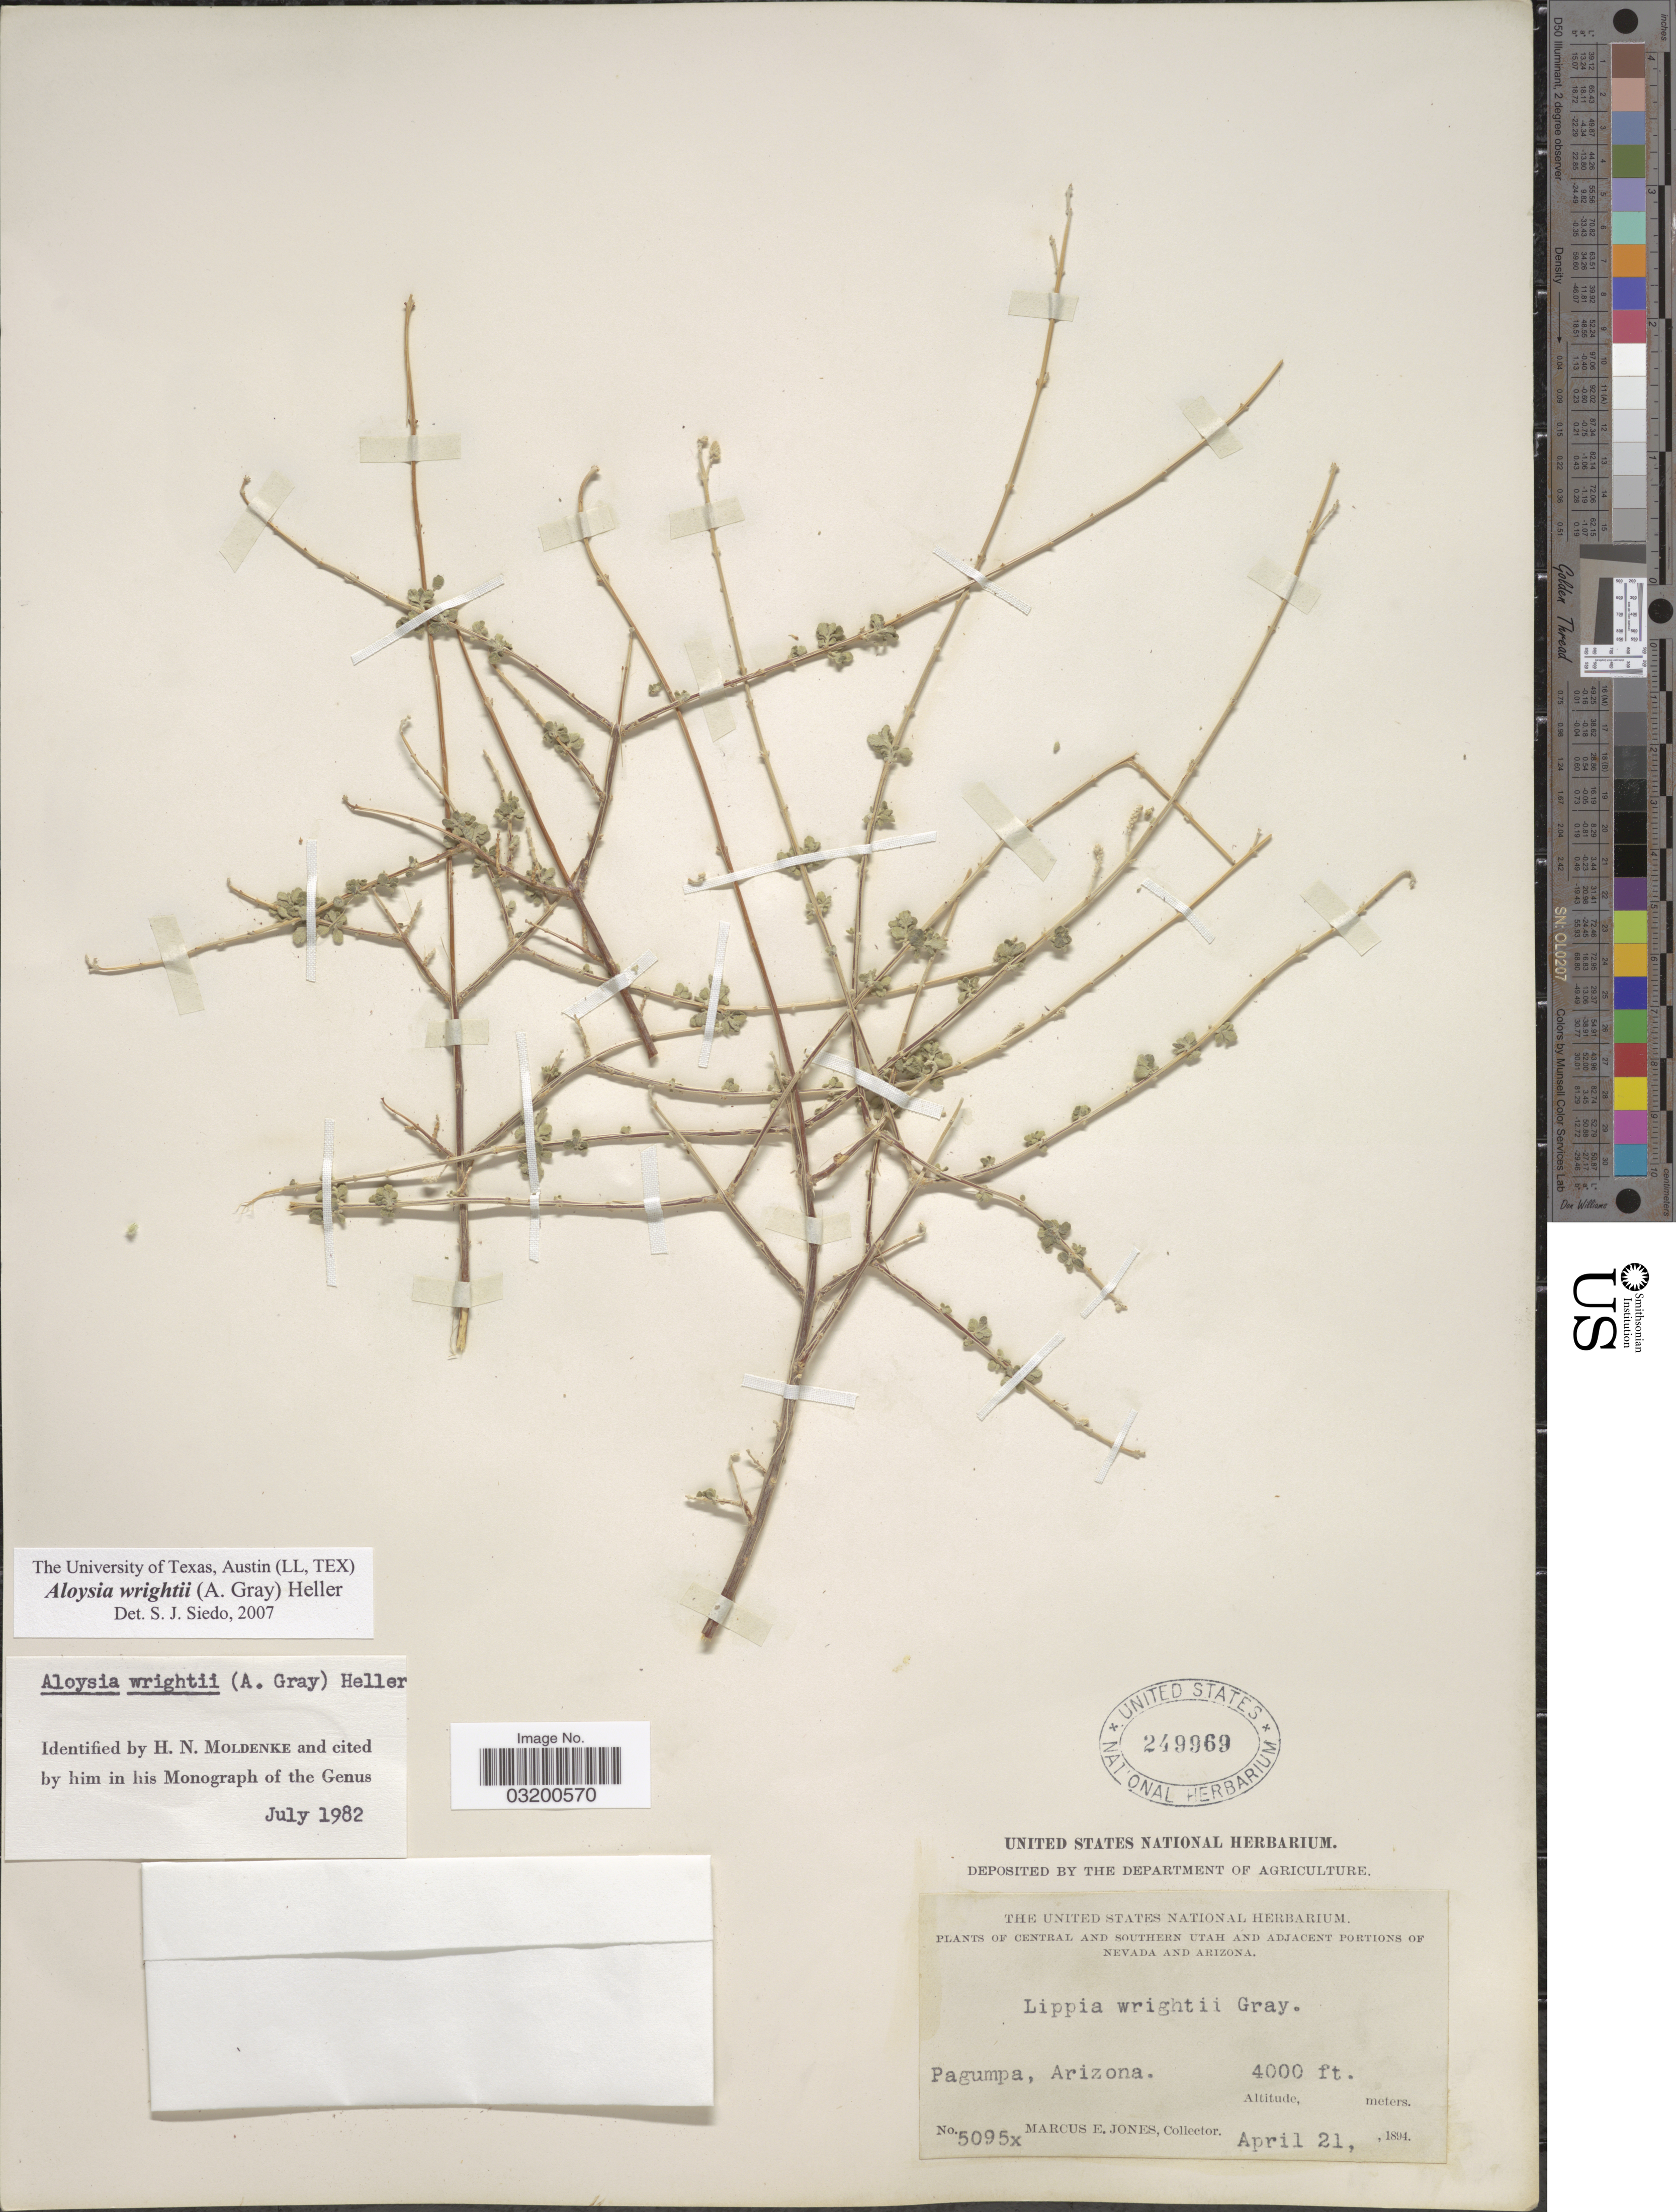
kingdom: Plantae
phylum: Tracheophyta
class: Magnoliopsida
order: Lamiales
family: Verbenaceae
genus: Aloysia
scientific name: Aloysia wrightii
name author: A. Heller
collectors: M. E. Jones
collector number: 5095x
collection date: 1894-04-21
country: United States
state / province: Arizona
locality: Adjacent portions of Arizona. Pagumpa.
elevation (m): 1219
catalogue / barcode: US 249969